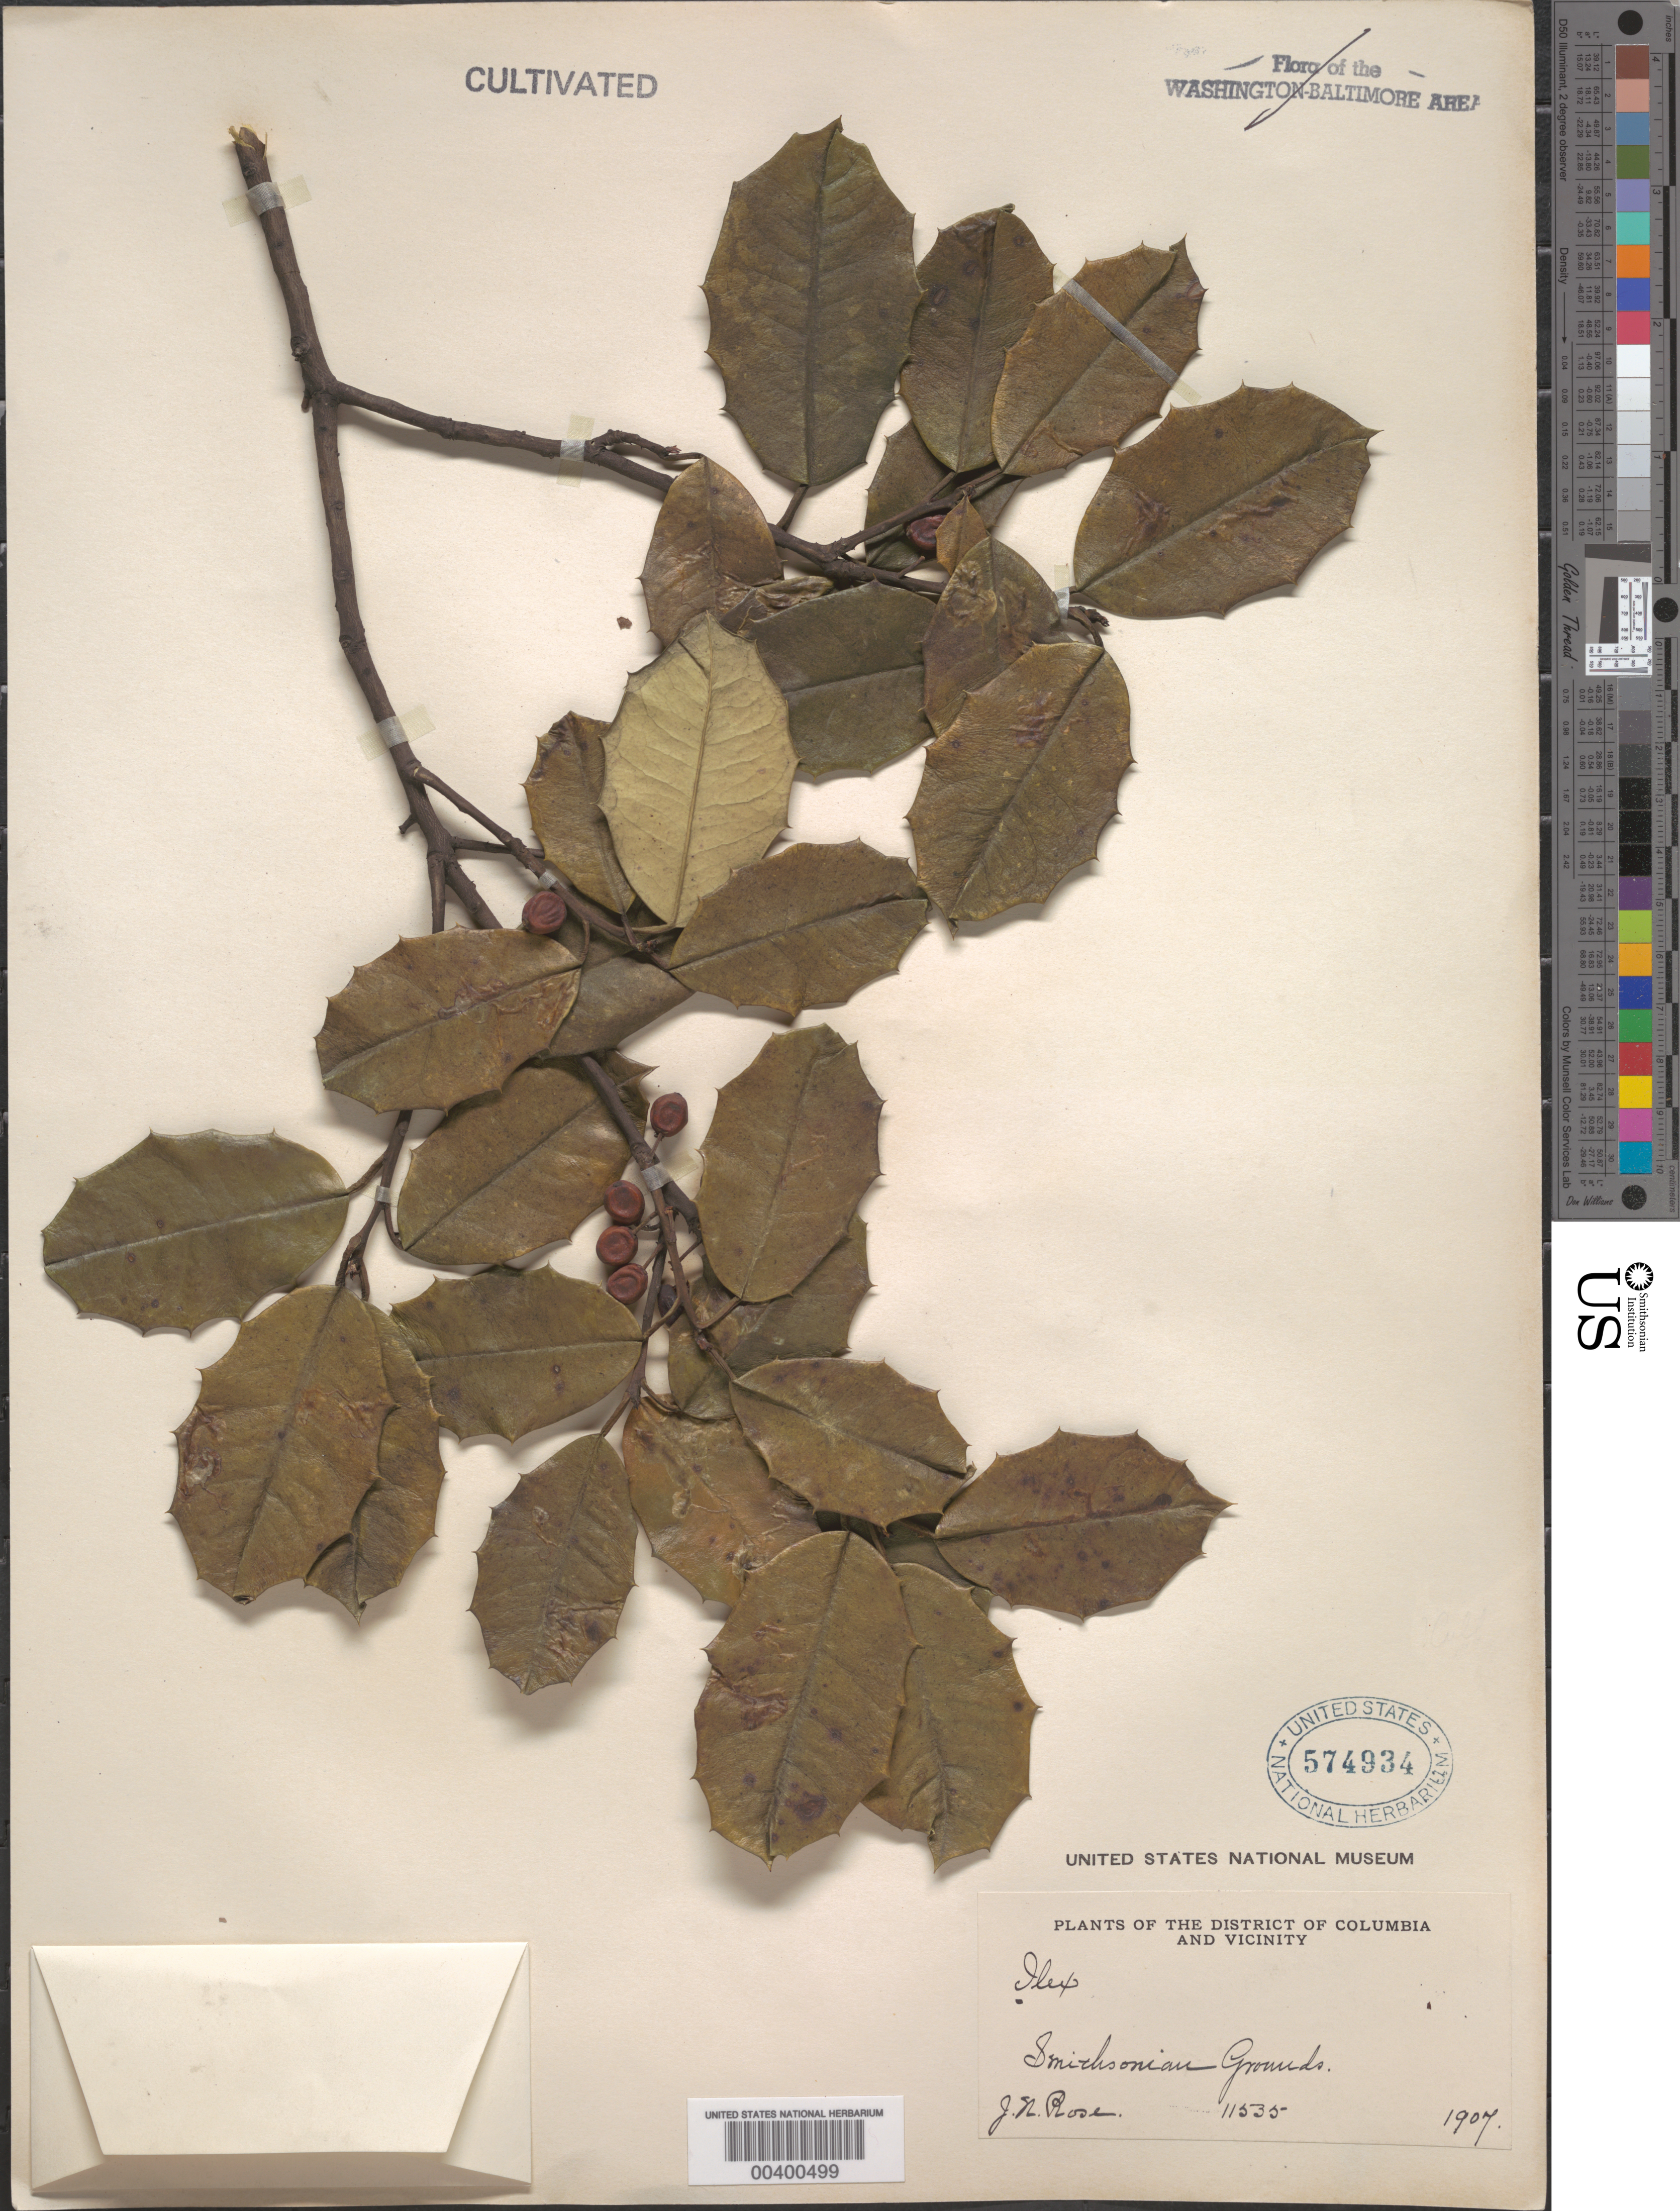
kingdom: Plantae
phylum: Tracheophyta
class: Magnoliopsida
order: Aquifoliales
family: Aquifoliaceae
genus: Ilex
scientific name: Ilex opaca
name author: Aiton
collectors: J. N. Rose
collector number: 11535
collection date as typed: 1907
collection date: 1907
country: United States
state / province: District of Columbia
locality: Smithsonian grounds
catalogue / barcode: US 574934